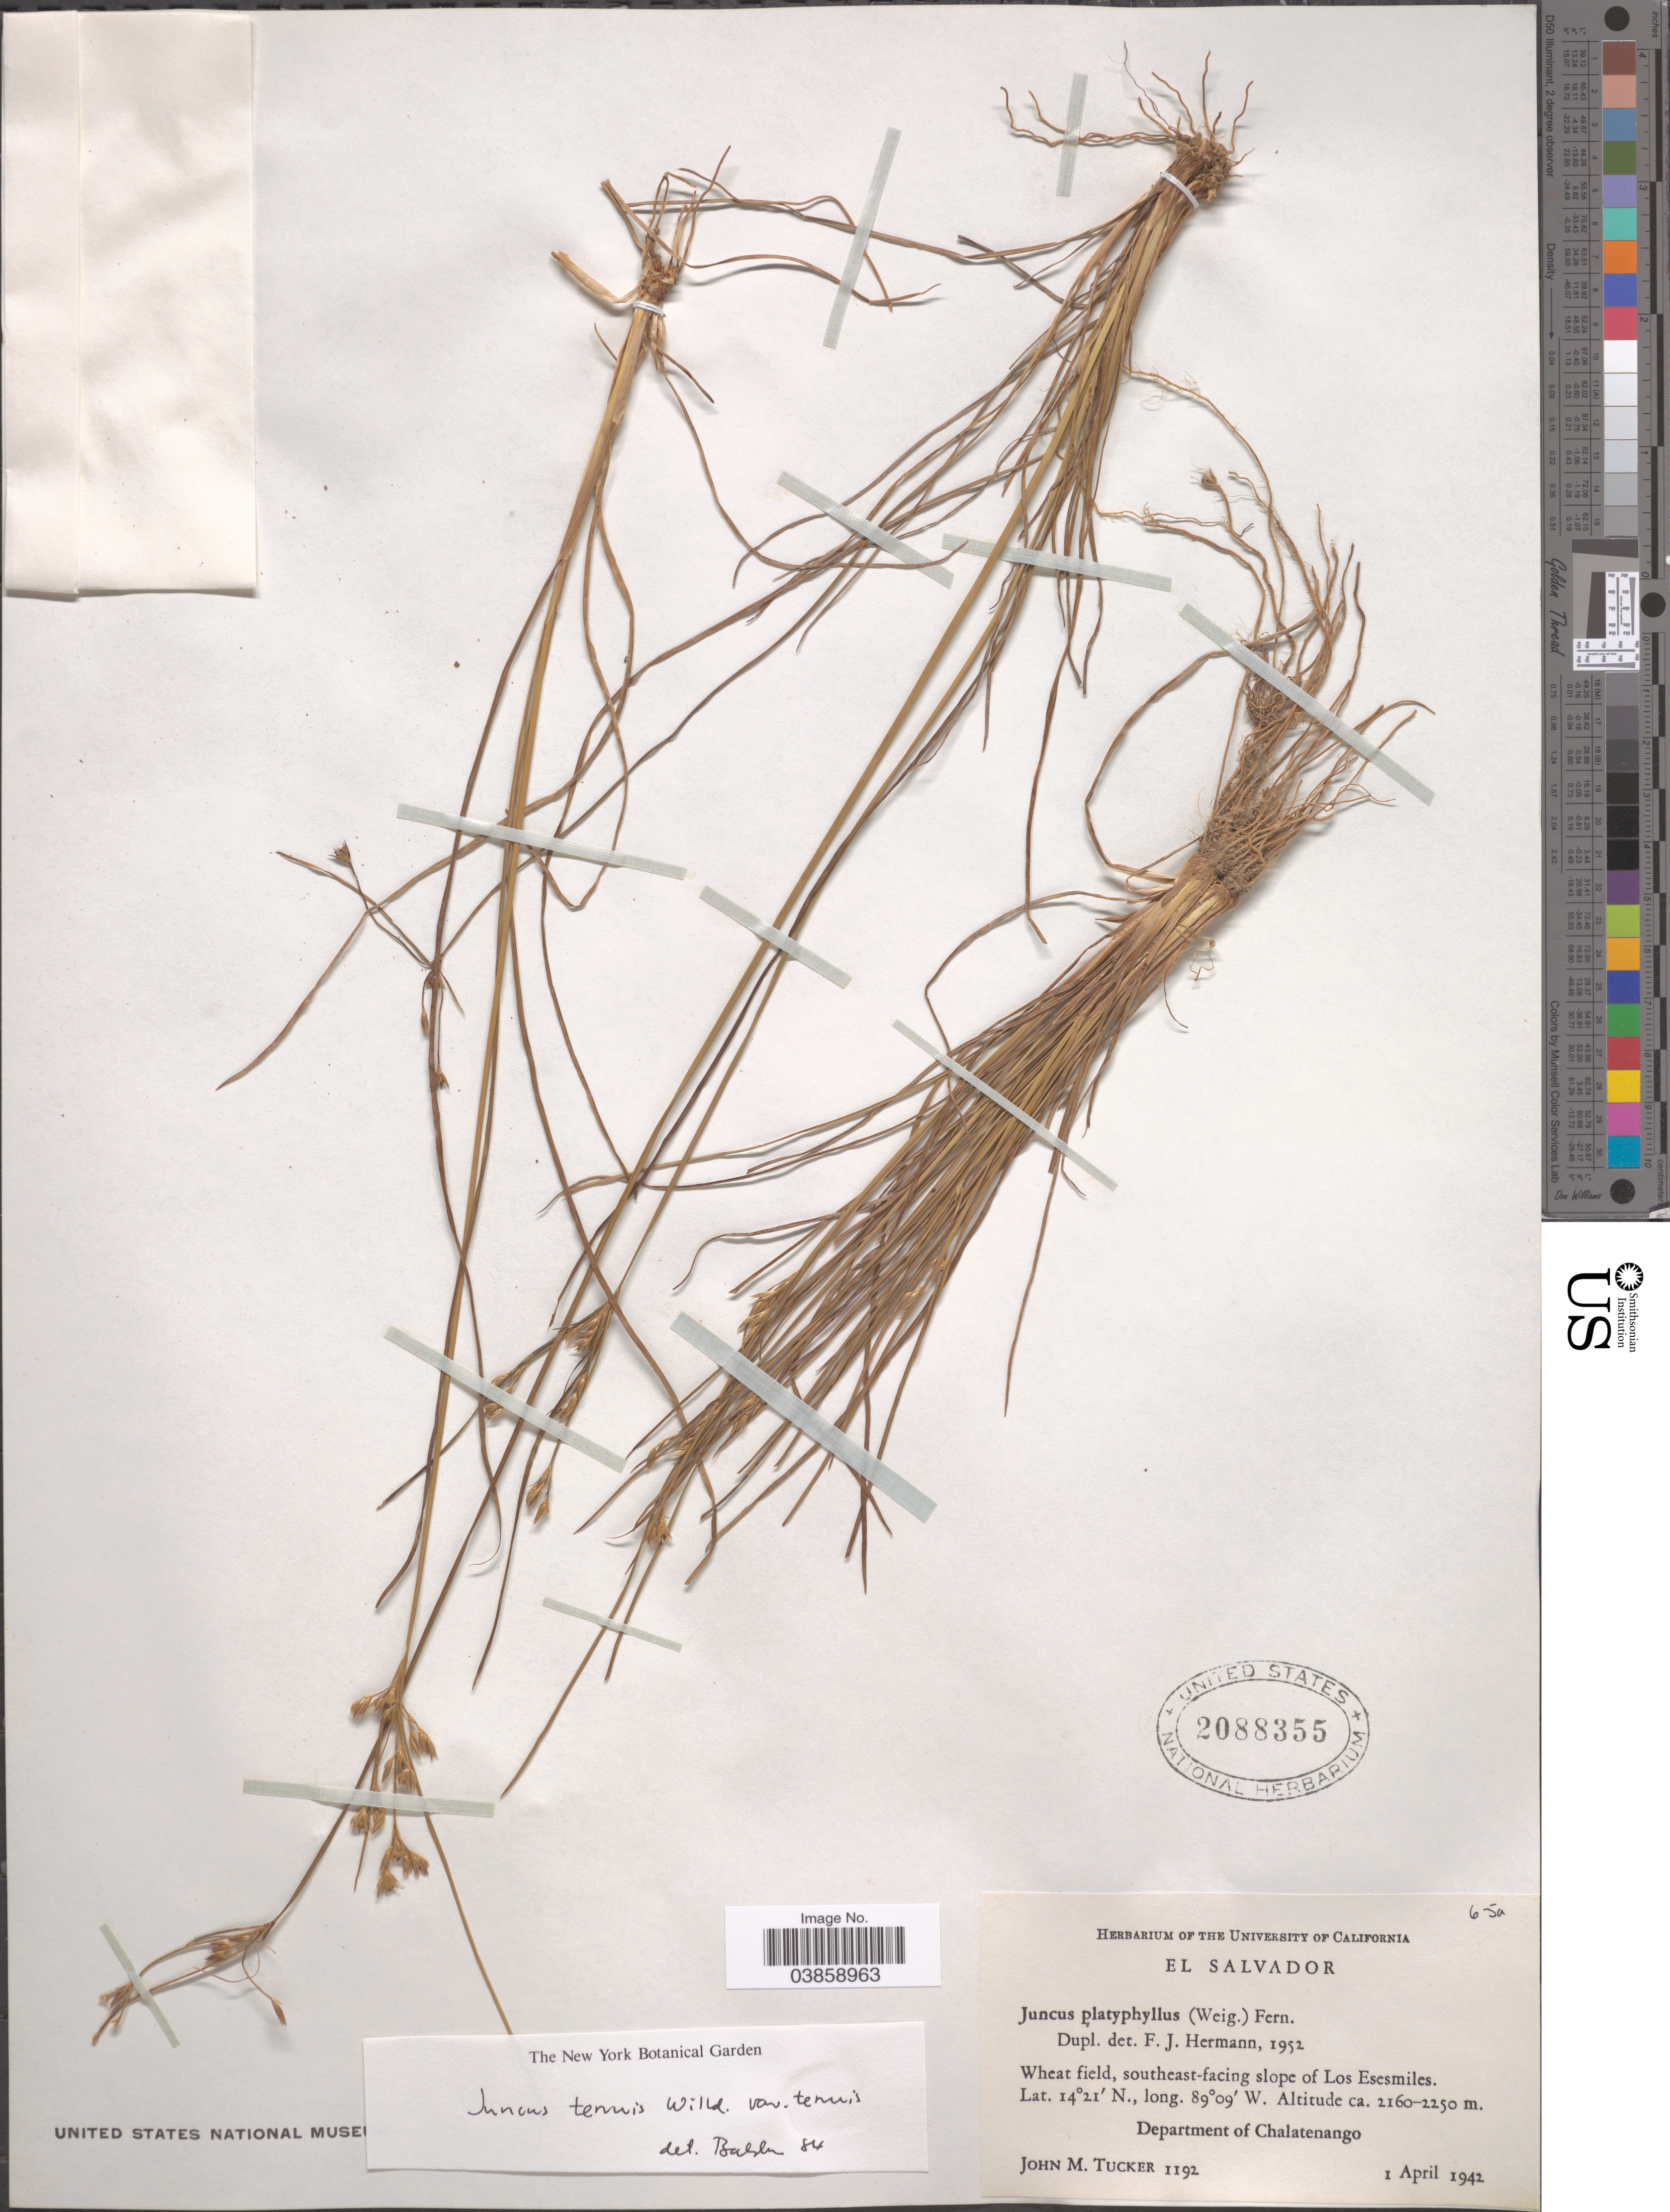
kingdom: Plantae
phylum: Tracheophyta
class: Liliopsida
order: Poales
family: Juncaceae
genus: Juncus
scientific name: Juncus tenuis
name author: Willd.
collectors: J. M. Tucker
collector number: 1192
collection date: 1942-04-01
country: El Salvador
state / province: Chalatenango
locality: Southeast-facing slope of Los Esesmiles. Department of Chalatenango.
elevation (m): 2160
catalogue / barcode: US 2088355